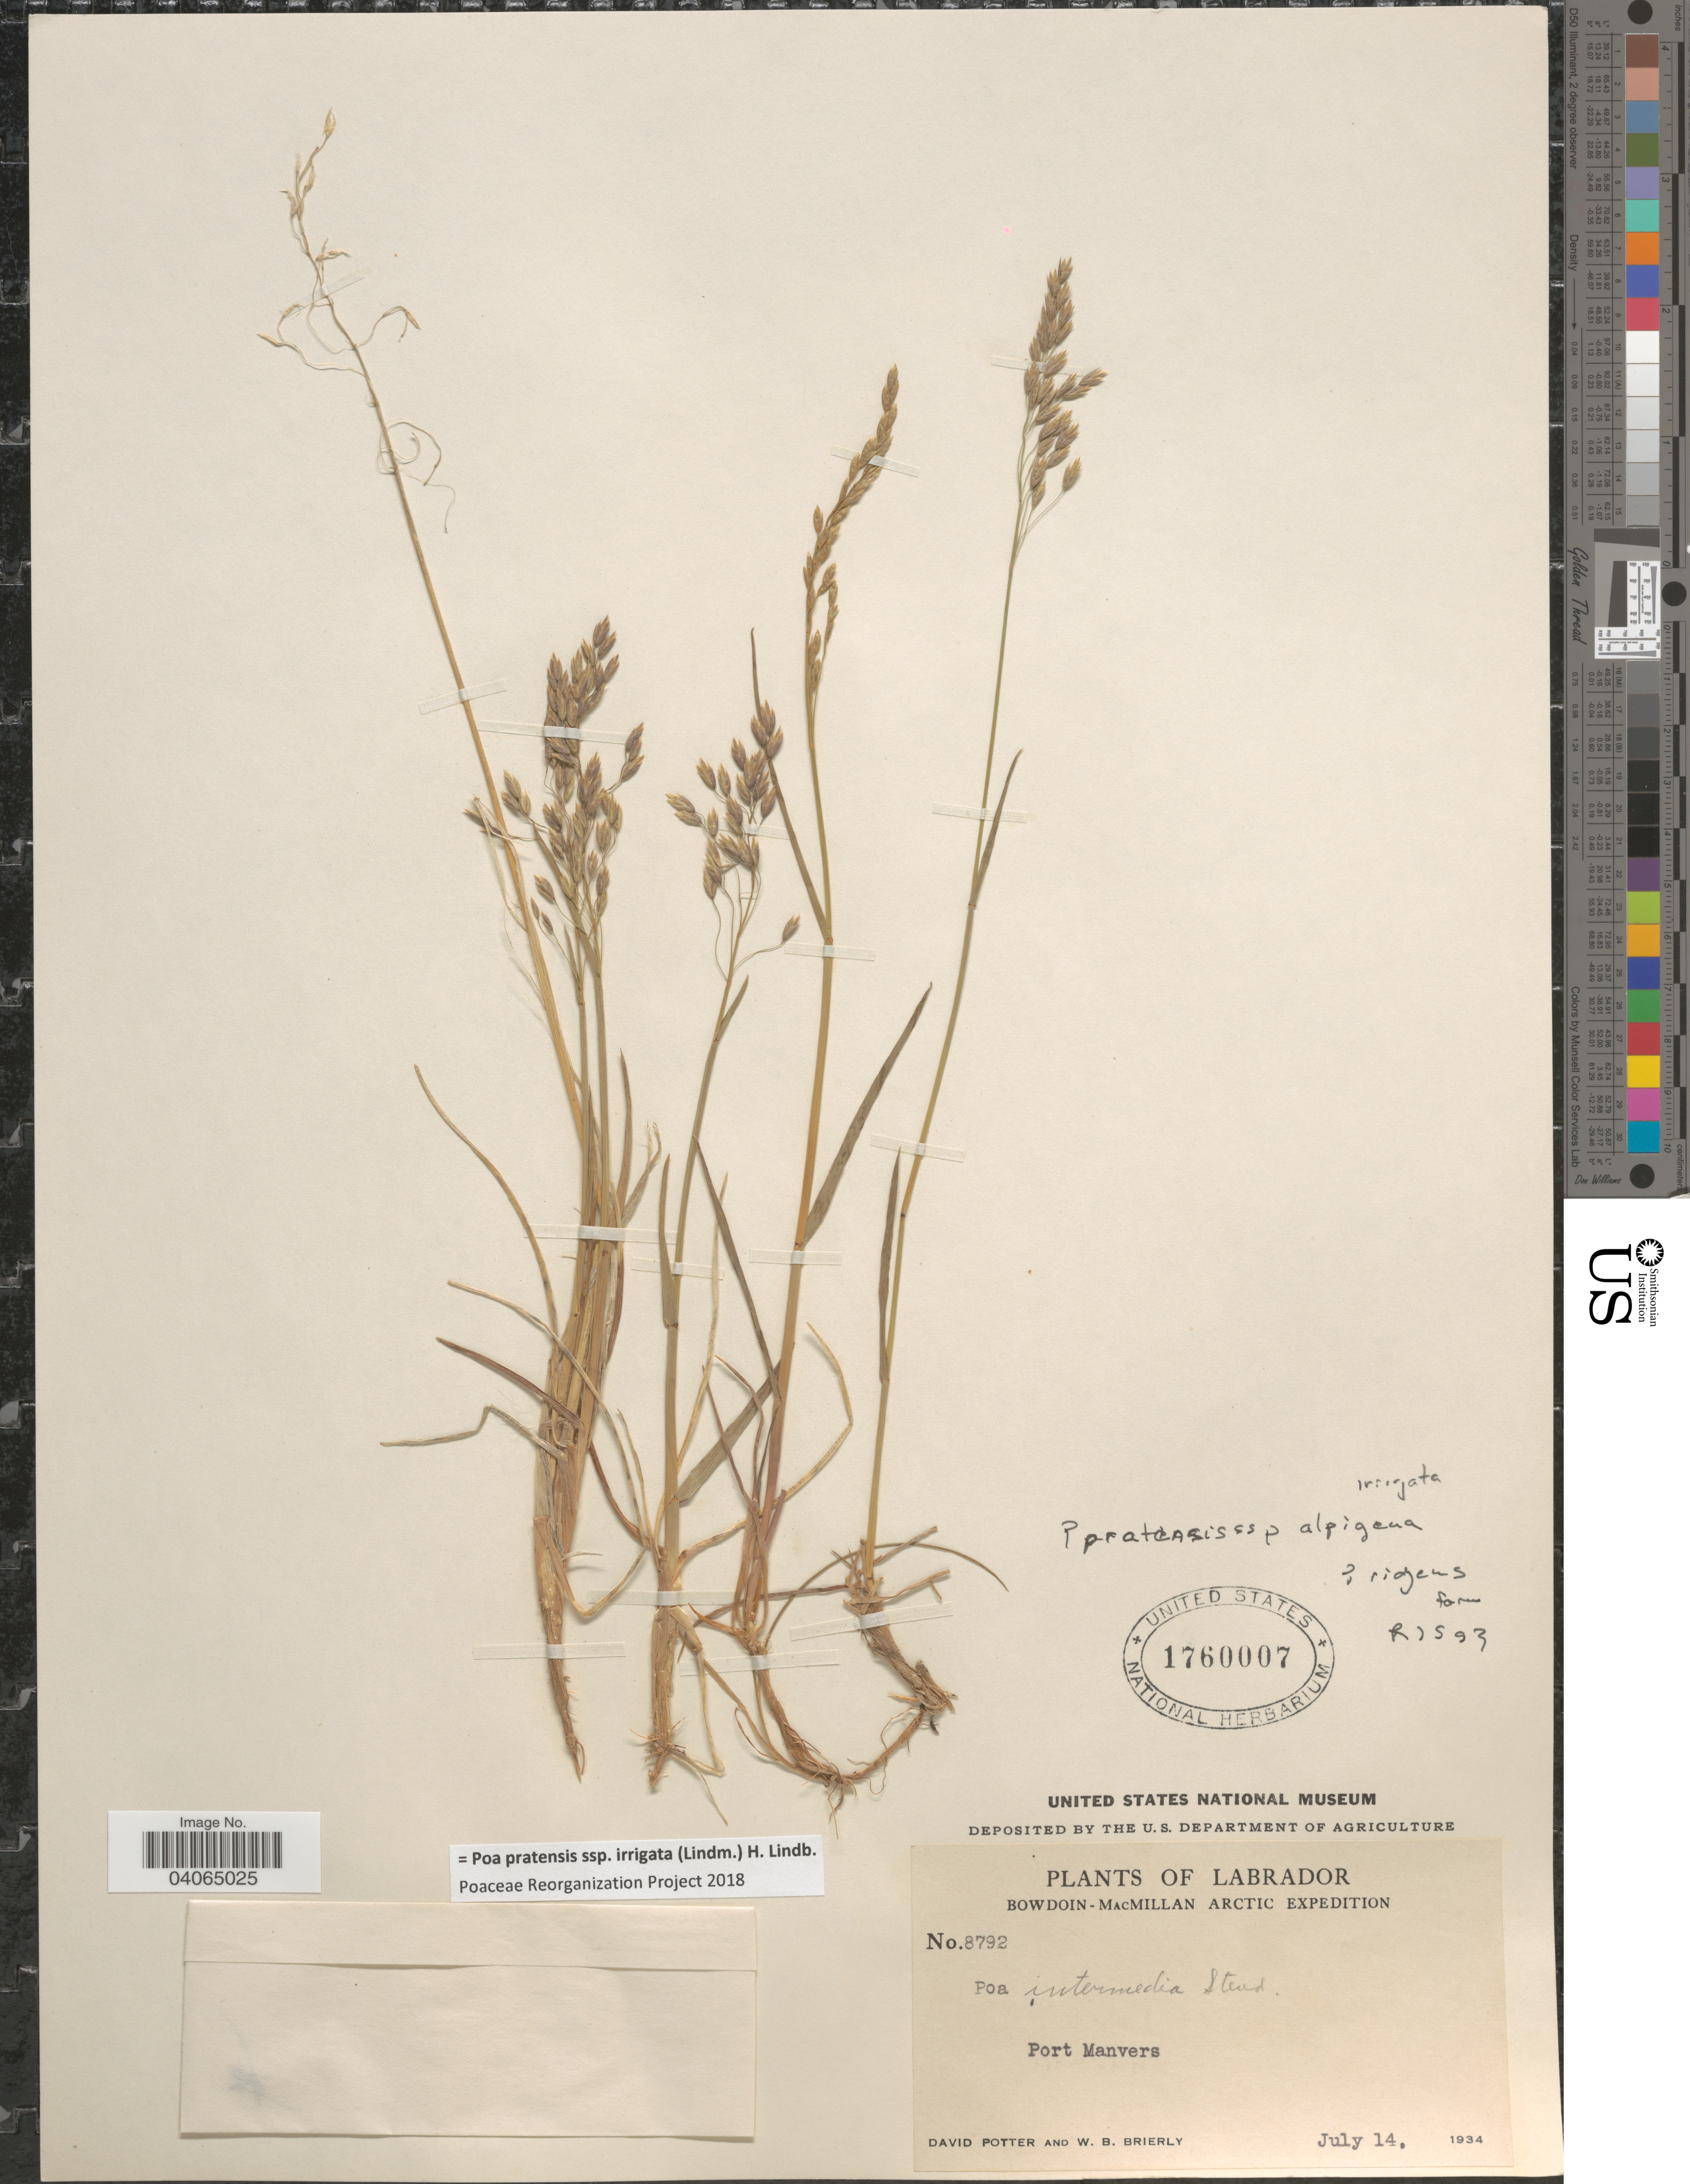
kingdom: Plantae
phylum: Tracheophyta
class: Liliopsida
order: Poales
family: Poaceae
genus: Poa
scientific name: Poa pratensis subsp. irrigata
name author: (Lindm.) H. Lindb.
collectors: D. Potter & W. Brierly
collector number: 8792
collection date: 1934-07-14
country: Canada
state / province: Newfoundland and Labrador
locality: Labrador. Bowdoin - MacMillan Arctic Expedition. Port Manvers.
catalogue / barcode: US 1760007